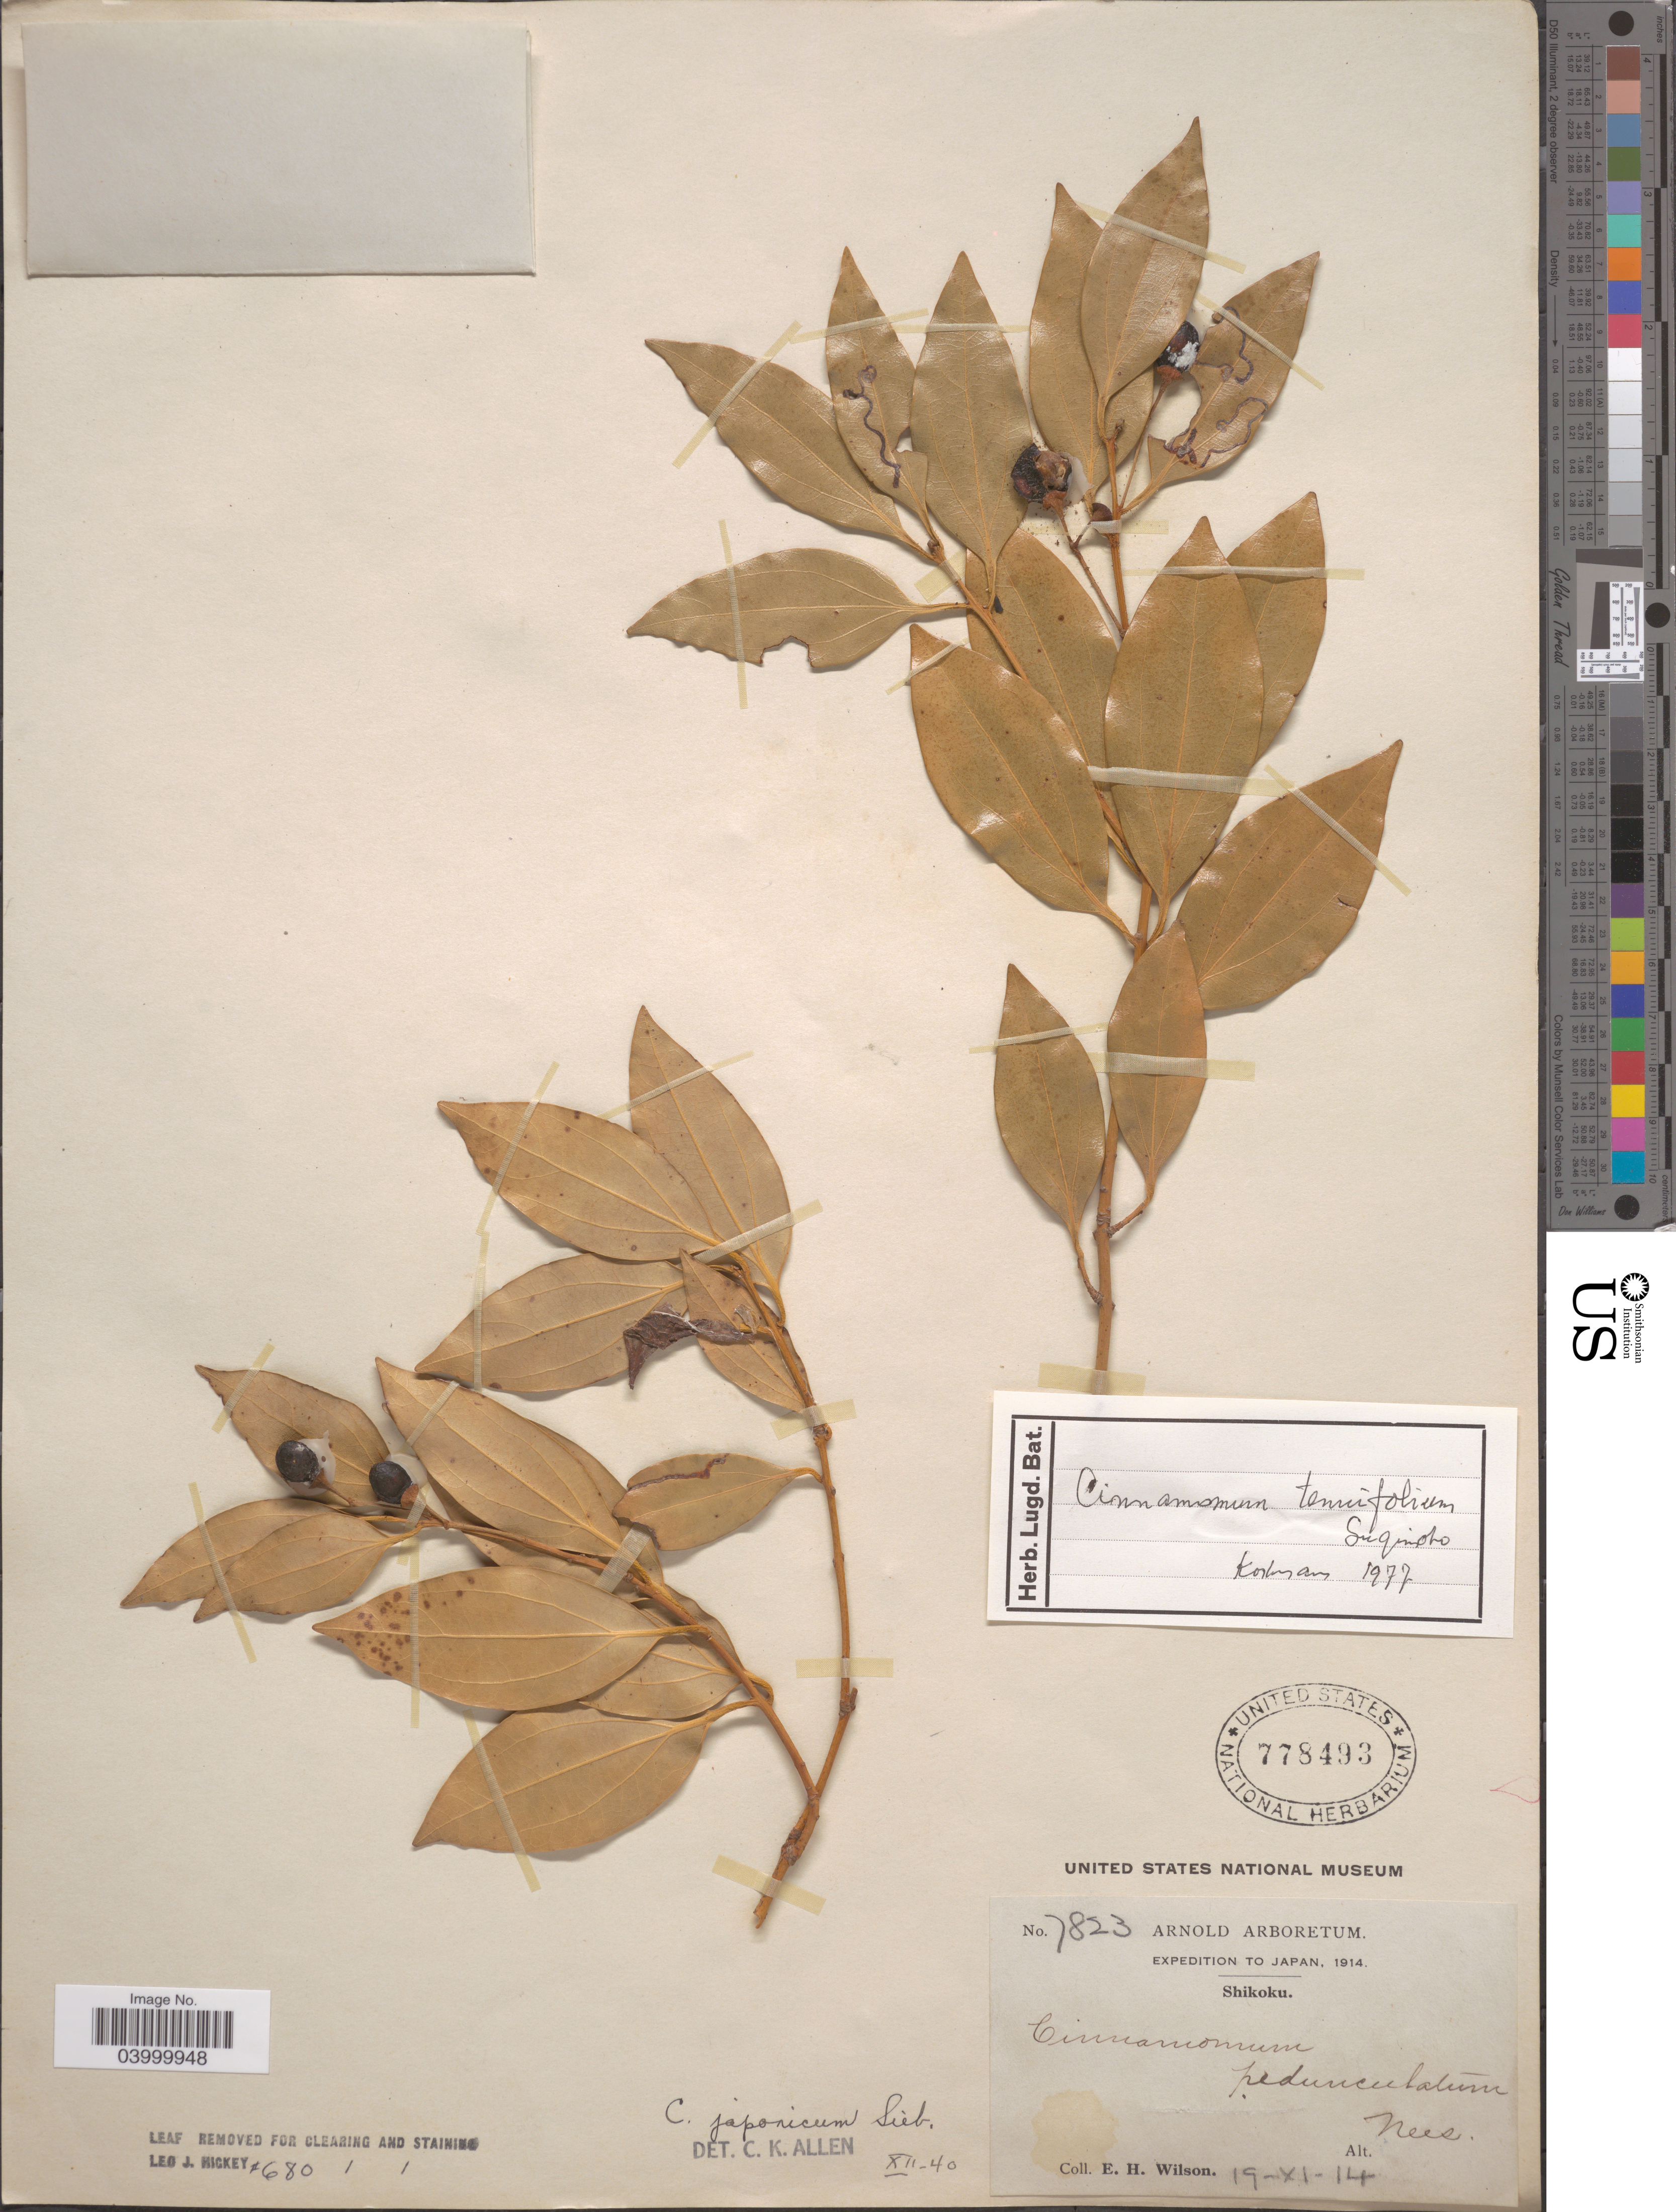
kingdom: Plantae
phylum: Tracheophyta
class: Magnoliopsida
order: Laurales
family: Lauraceae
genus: Cinnamomum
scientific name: Cinnamomum tenuifolium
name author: (Makino) Sugim.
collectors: E. Wilson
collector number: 7823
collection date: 1914-11-19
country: Japan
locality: Shikoku.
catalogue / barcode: US 778493